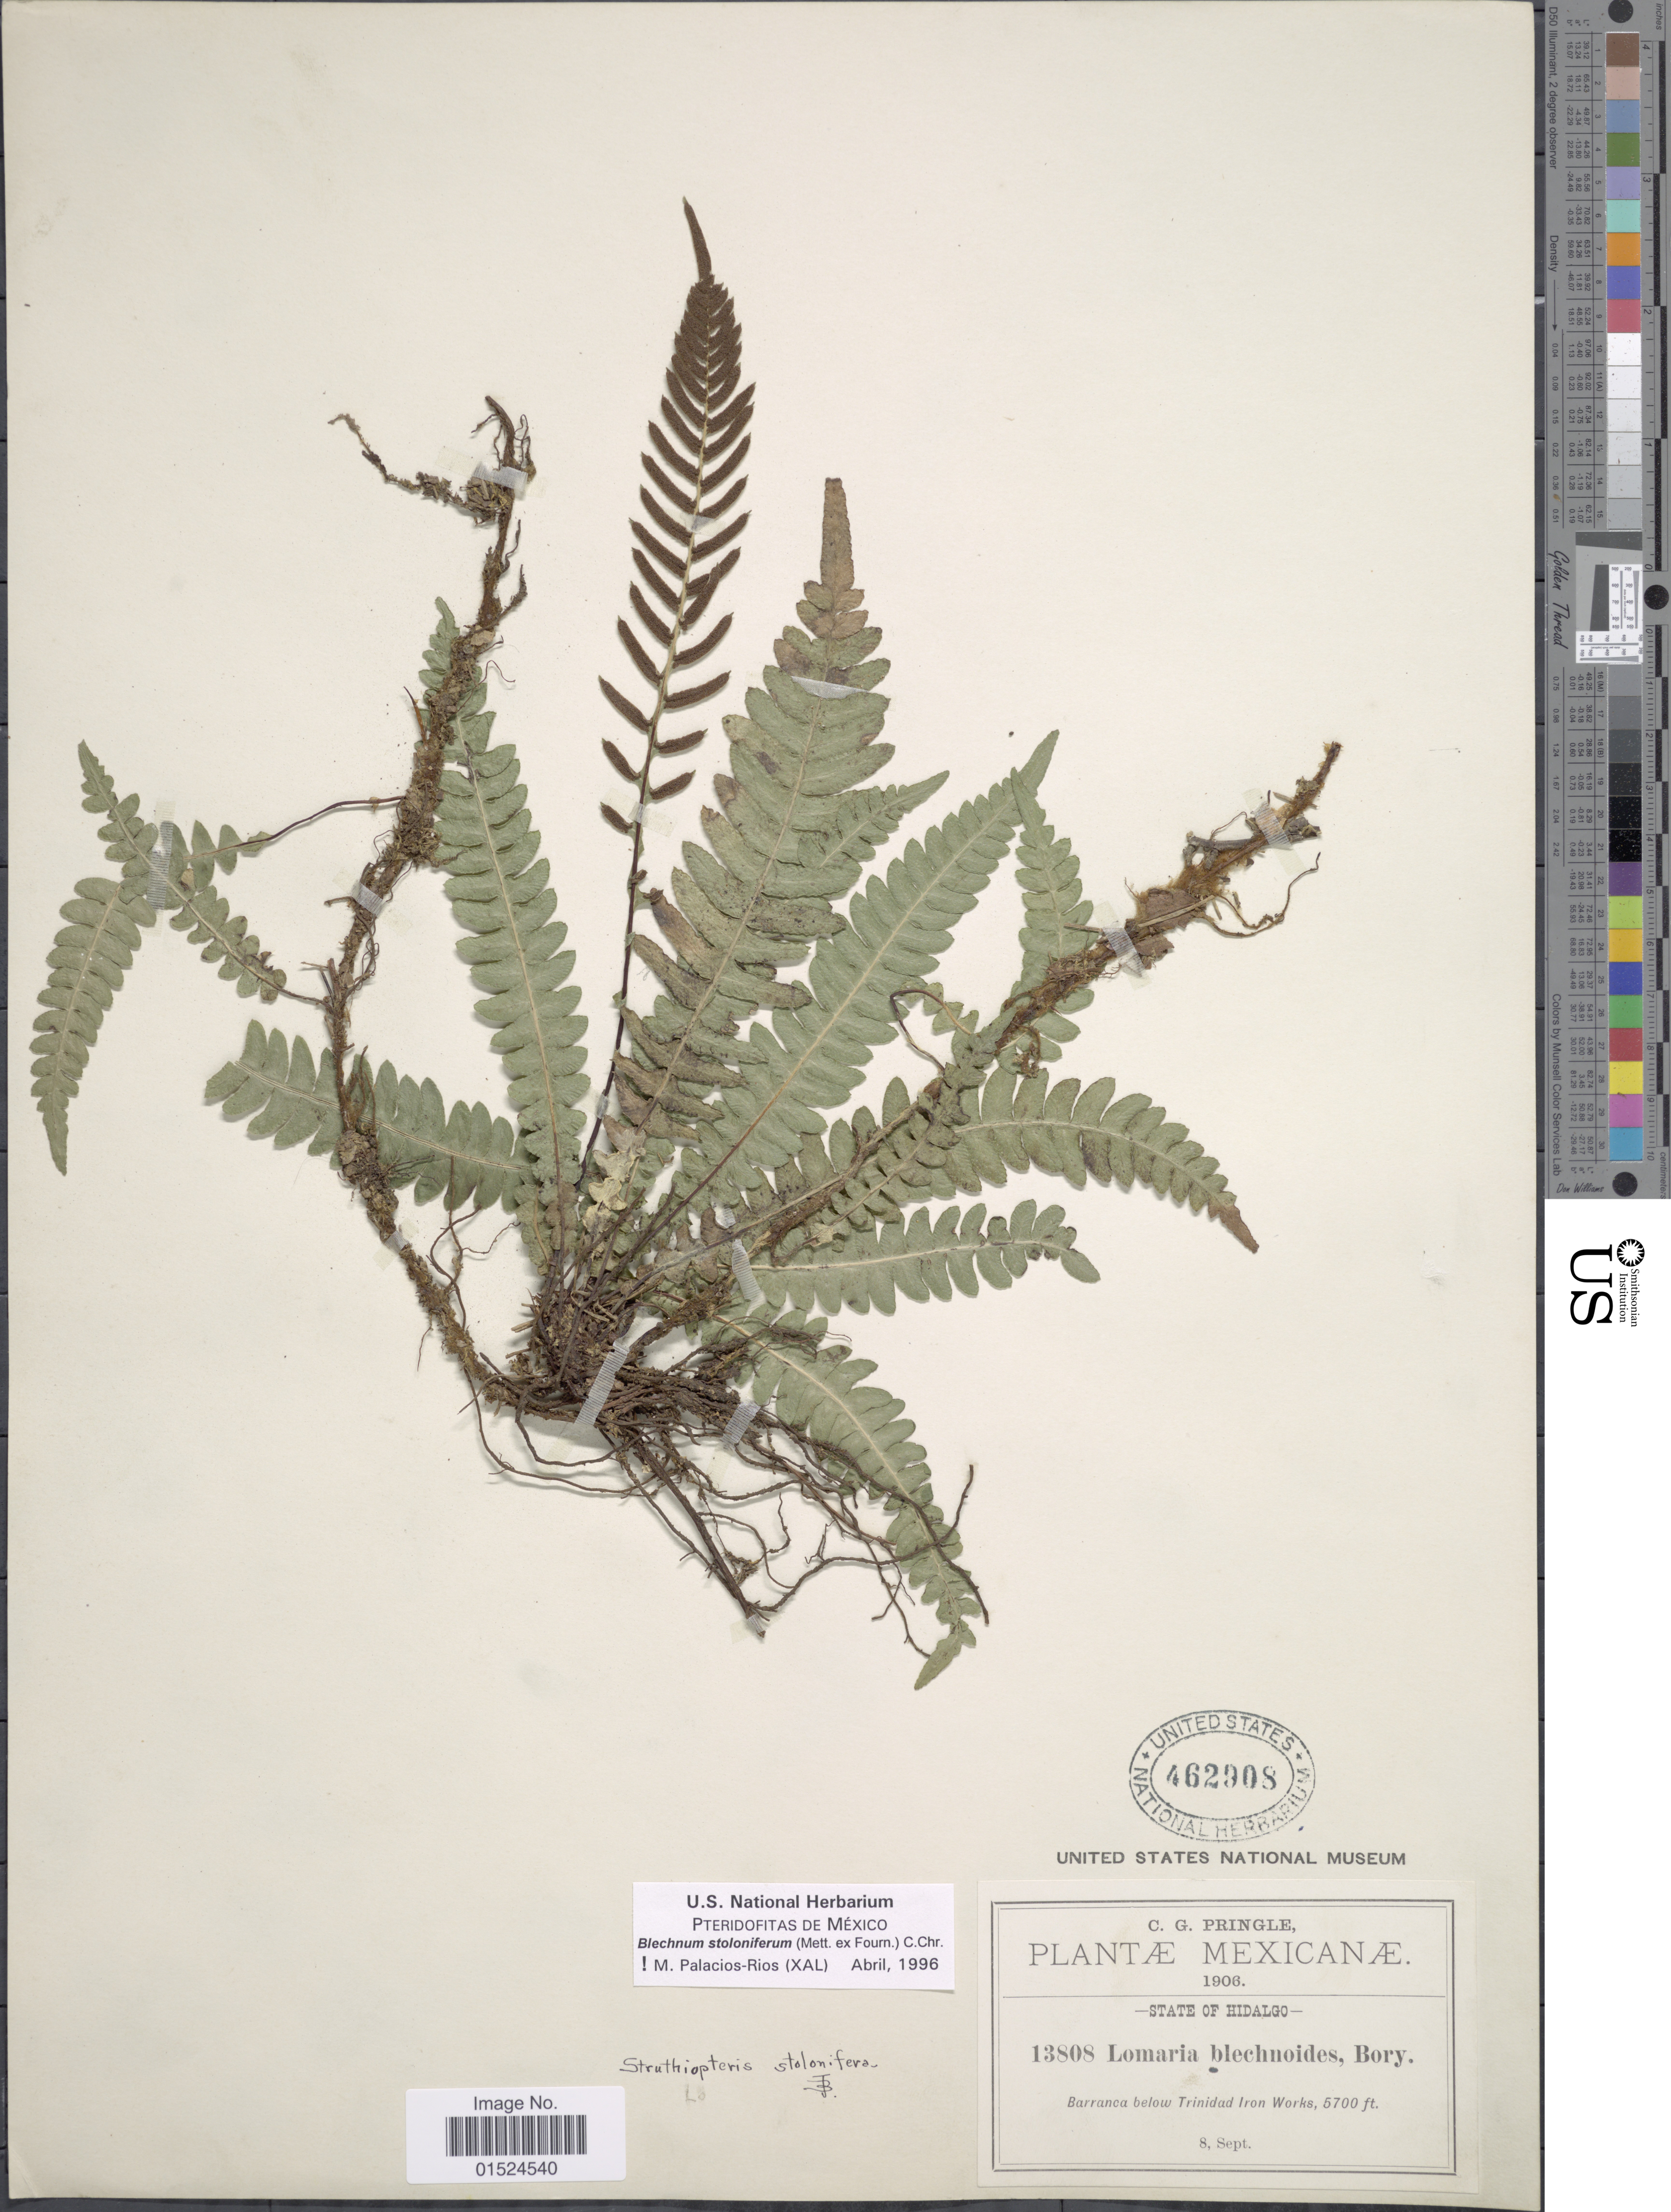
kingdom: Plantae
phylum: Tracheophyta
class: Polypodiopsida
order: Polypodiales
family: Blechnaceae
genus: Blechnum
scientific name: Blechnum stoloniferum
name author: (Mett. ex E. Fourn.) C. Chr.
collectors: C. G. Pringle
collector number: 13808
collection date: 1906-09-08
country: Mexico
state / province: Hidalgo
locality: Barranca below Trinidad Iron Works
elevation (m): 1737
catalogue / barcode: US 462908